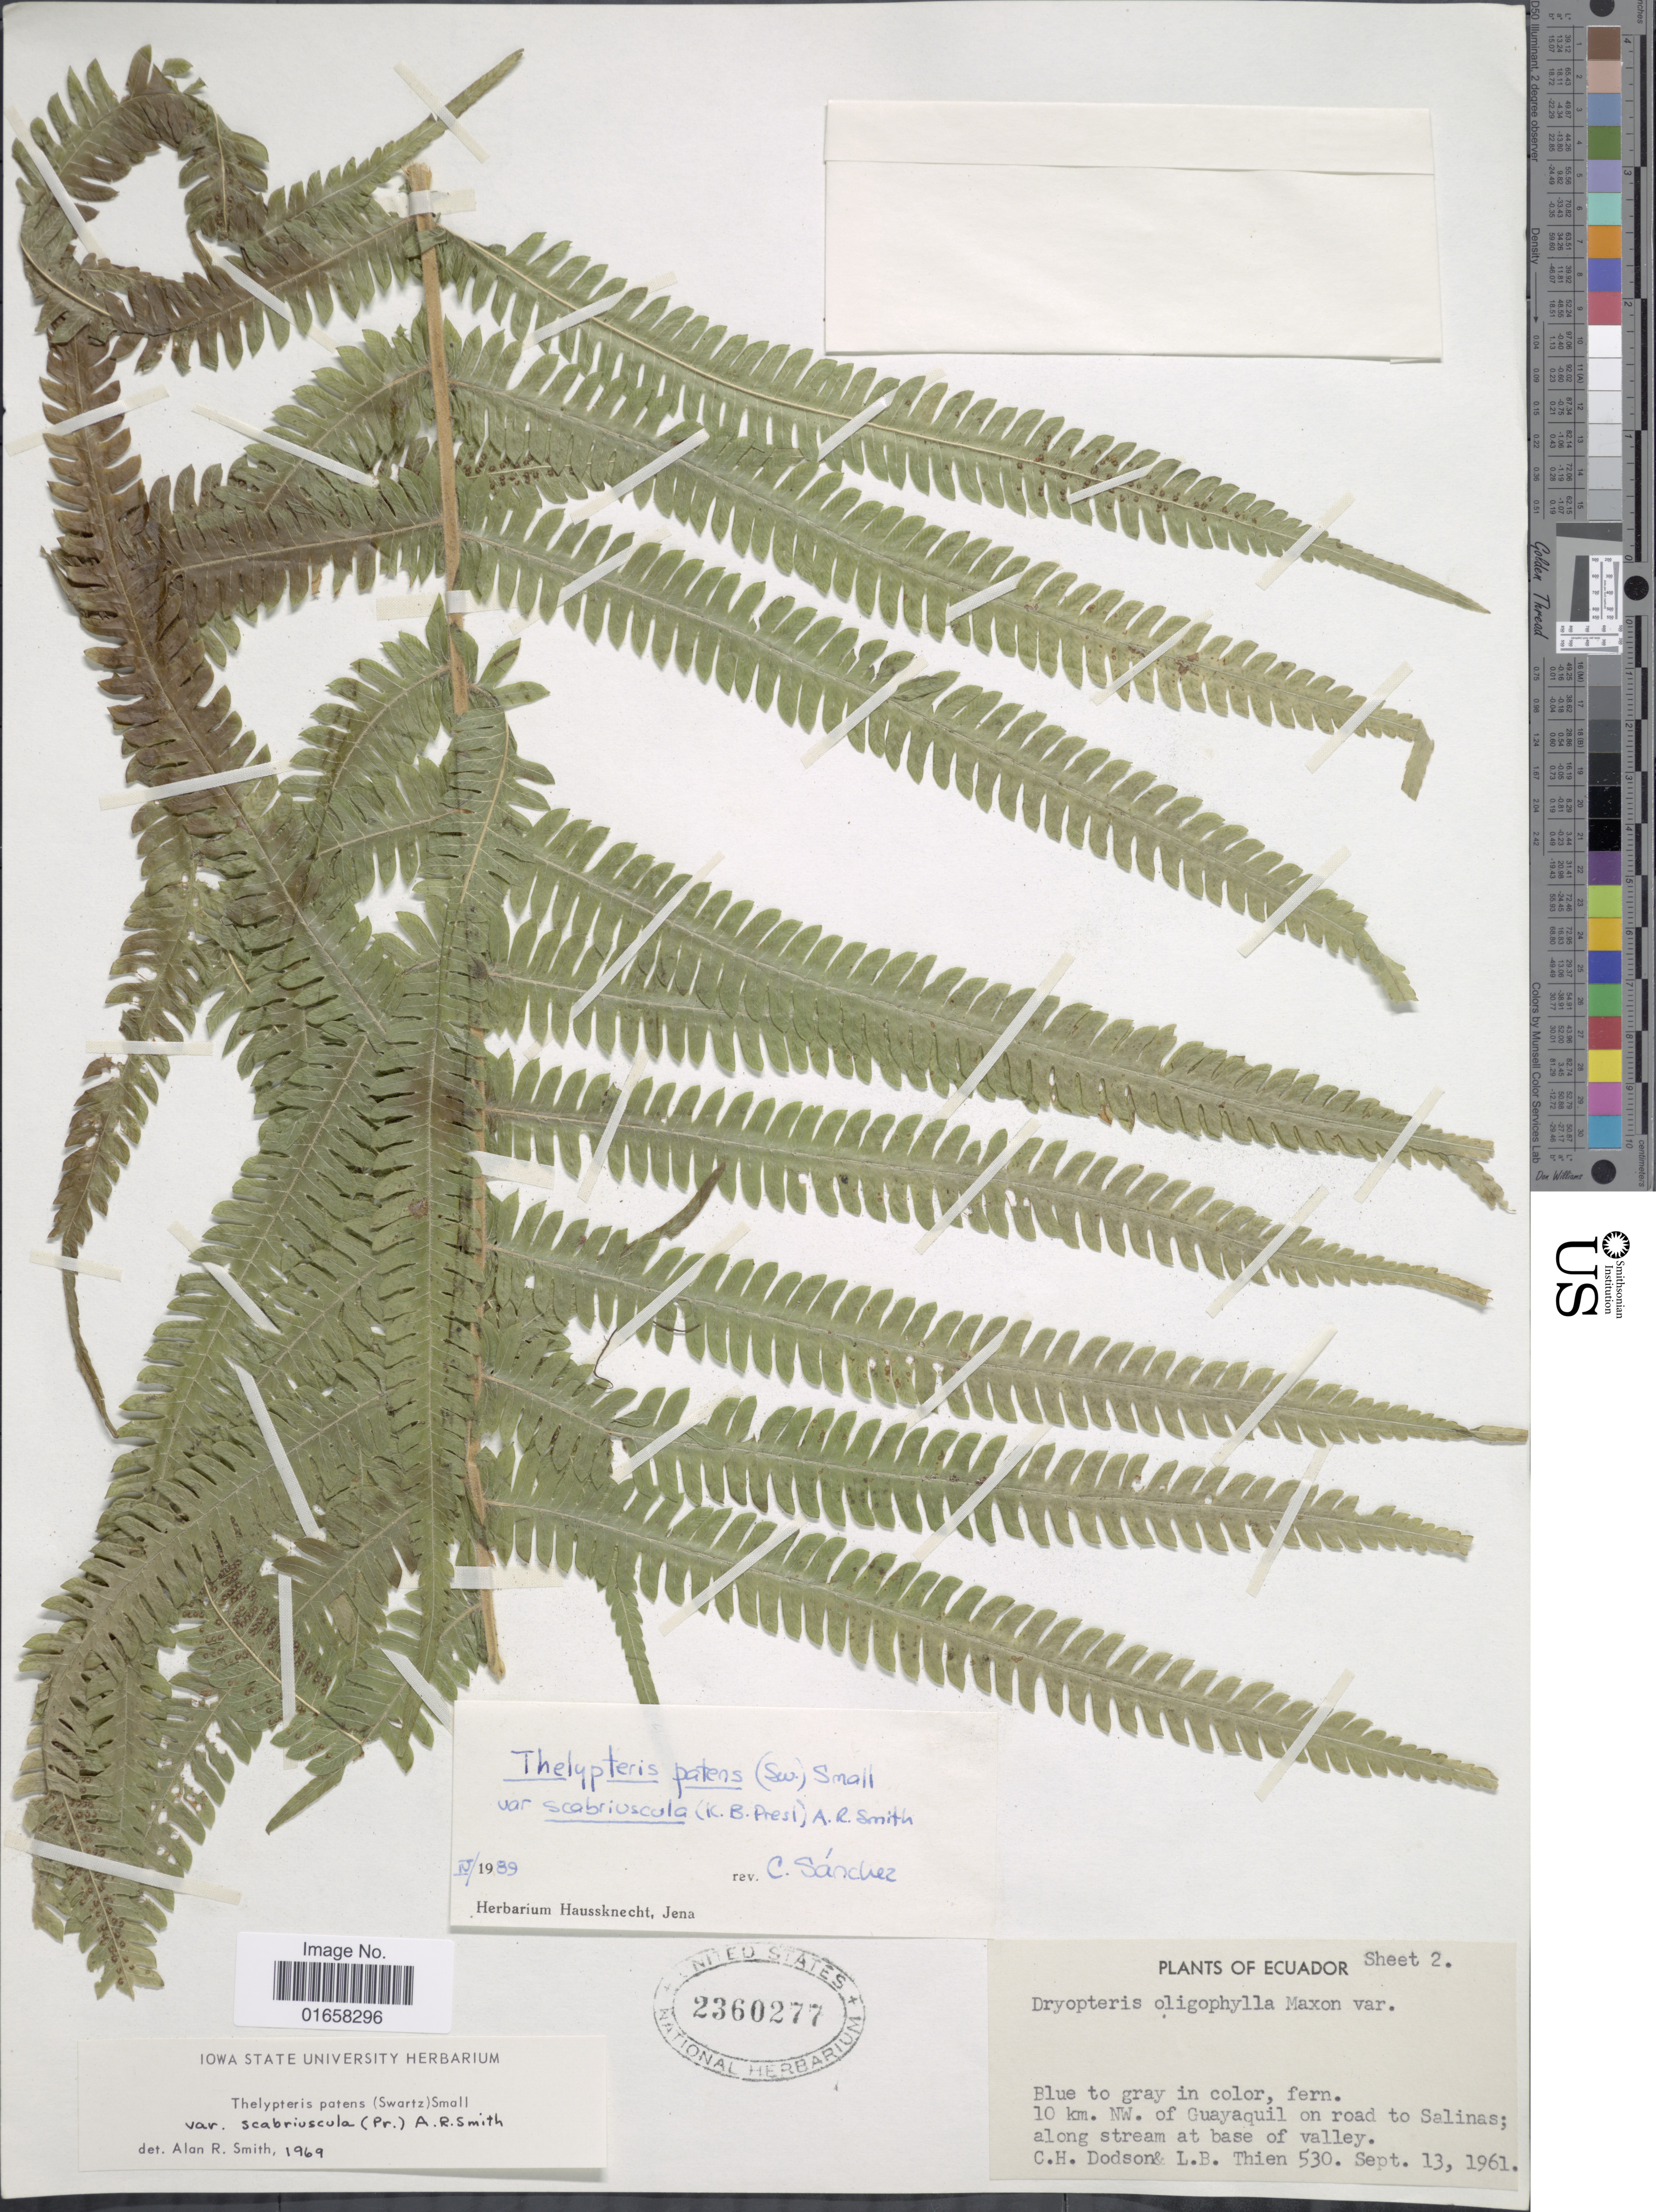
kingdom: Plantae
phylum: Tracheophyta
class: Polypodiopsida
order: Polypodiales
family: Thelypteridaceae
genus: Christella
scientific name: Christella patens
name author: (Sw.) Holttum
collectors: C. H. Dodson & L. Thien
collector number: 530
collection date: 1961-09-13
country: Ecuador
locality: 10 km. NW of Guayaquil on road to Salinas; along stream at base of valley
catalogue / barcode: US 2360277